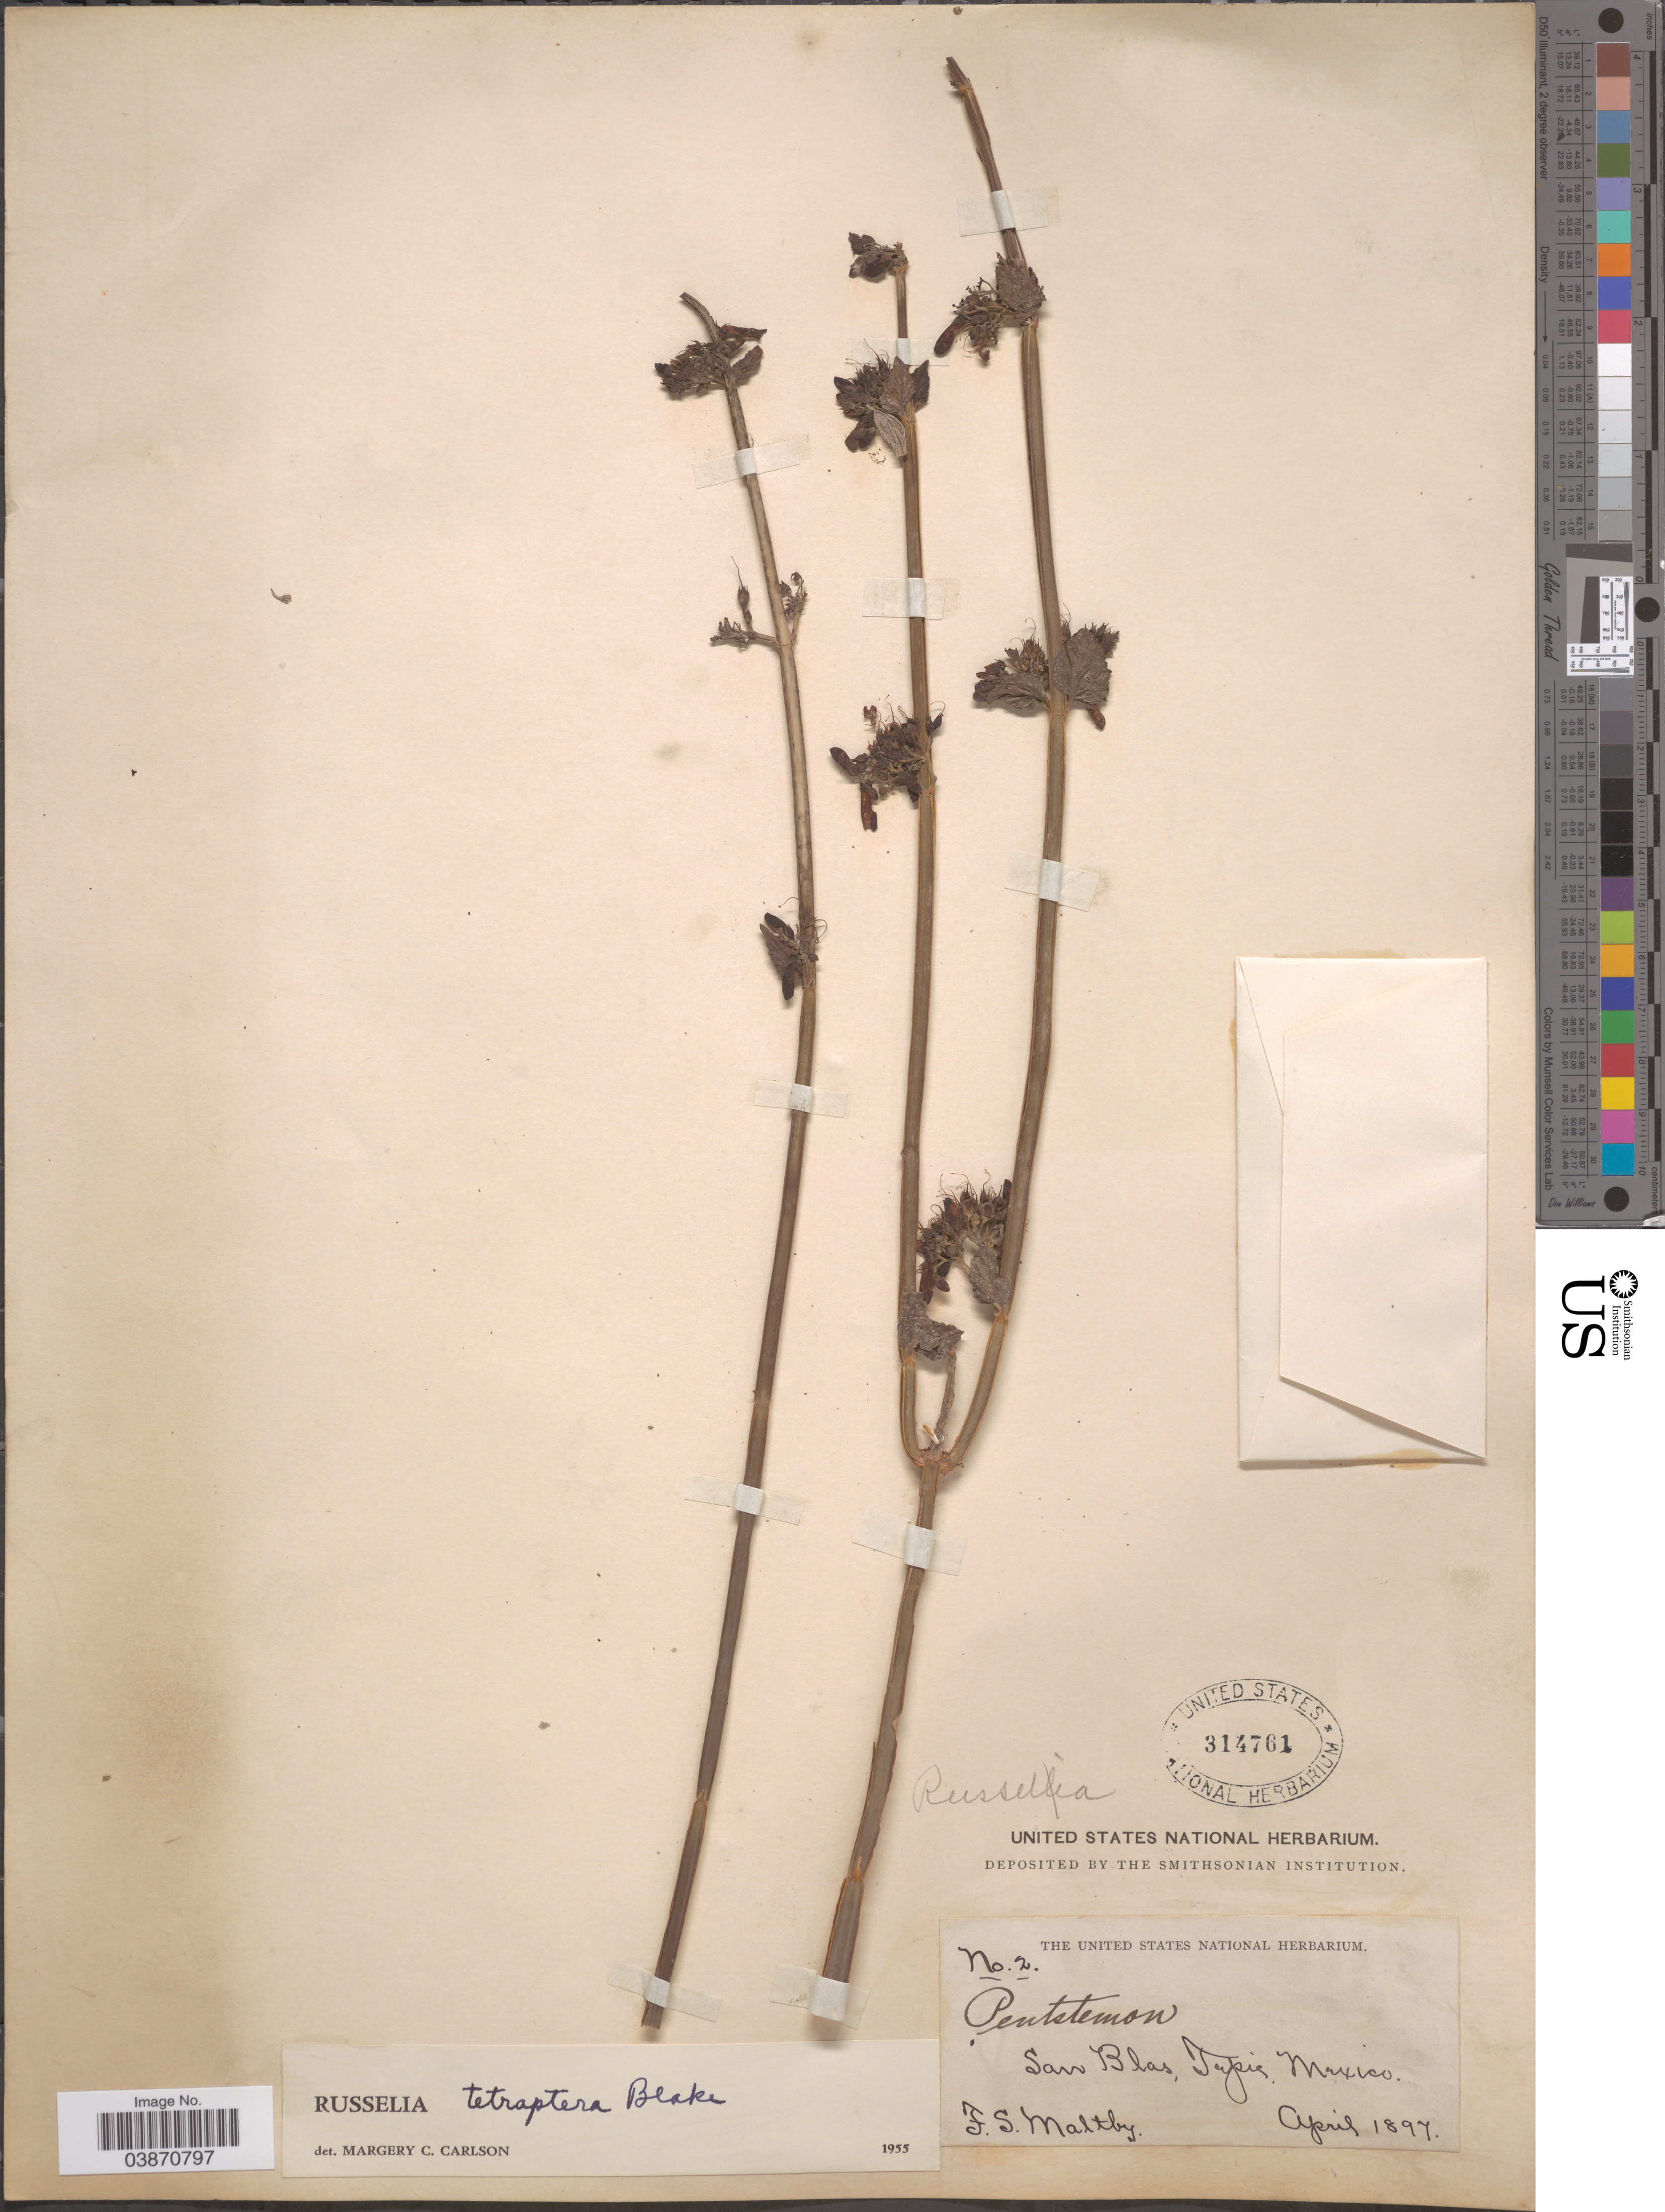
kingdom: Plantae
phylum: Tracheophyta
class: Magnoliopsida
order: Lamiales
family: Plantaginaceae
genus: Russelia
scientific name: Russelia tetraptera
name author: S.F. Blake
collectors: F. S. Maltby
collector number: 2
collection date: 1897-04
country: Mexico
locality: San Blas, Tepic.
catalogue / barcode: US 314761